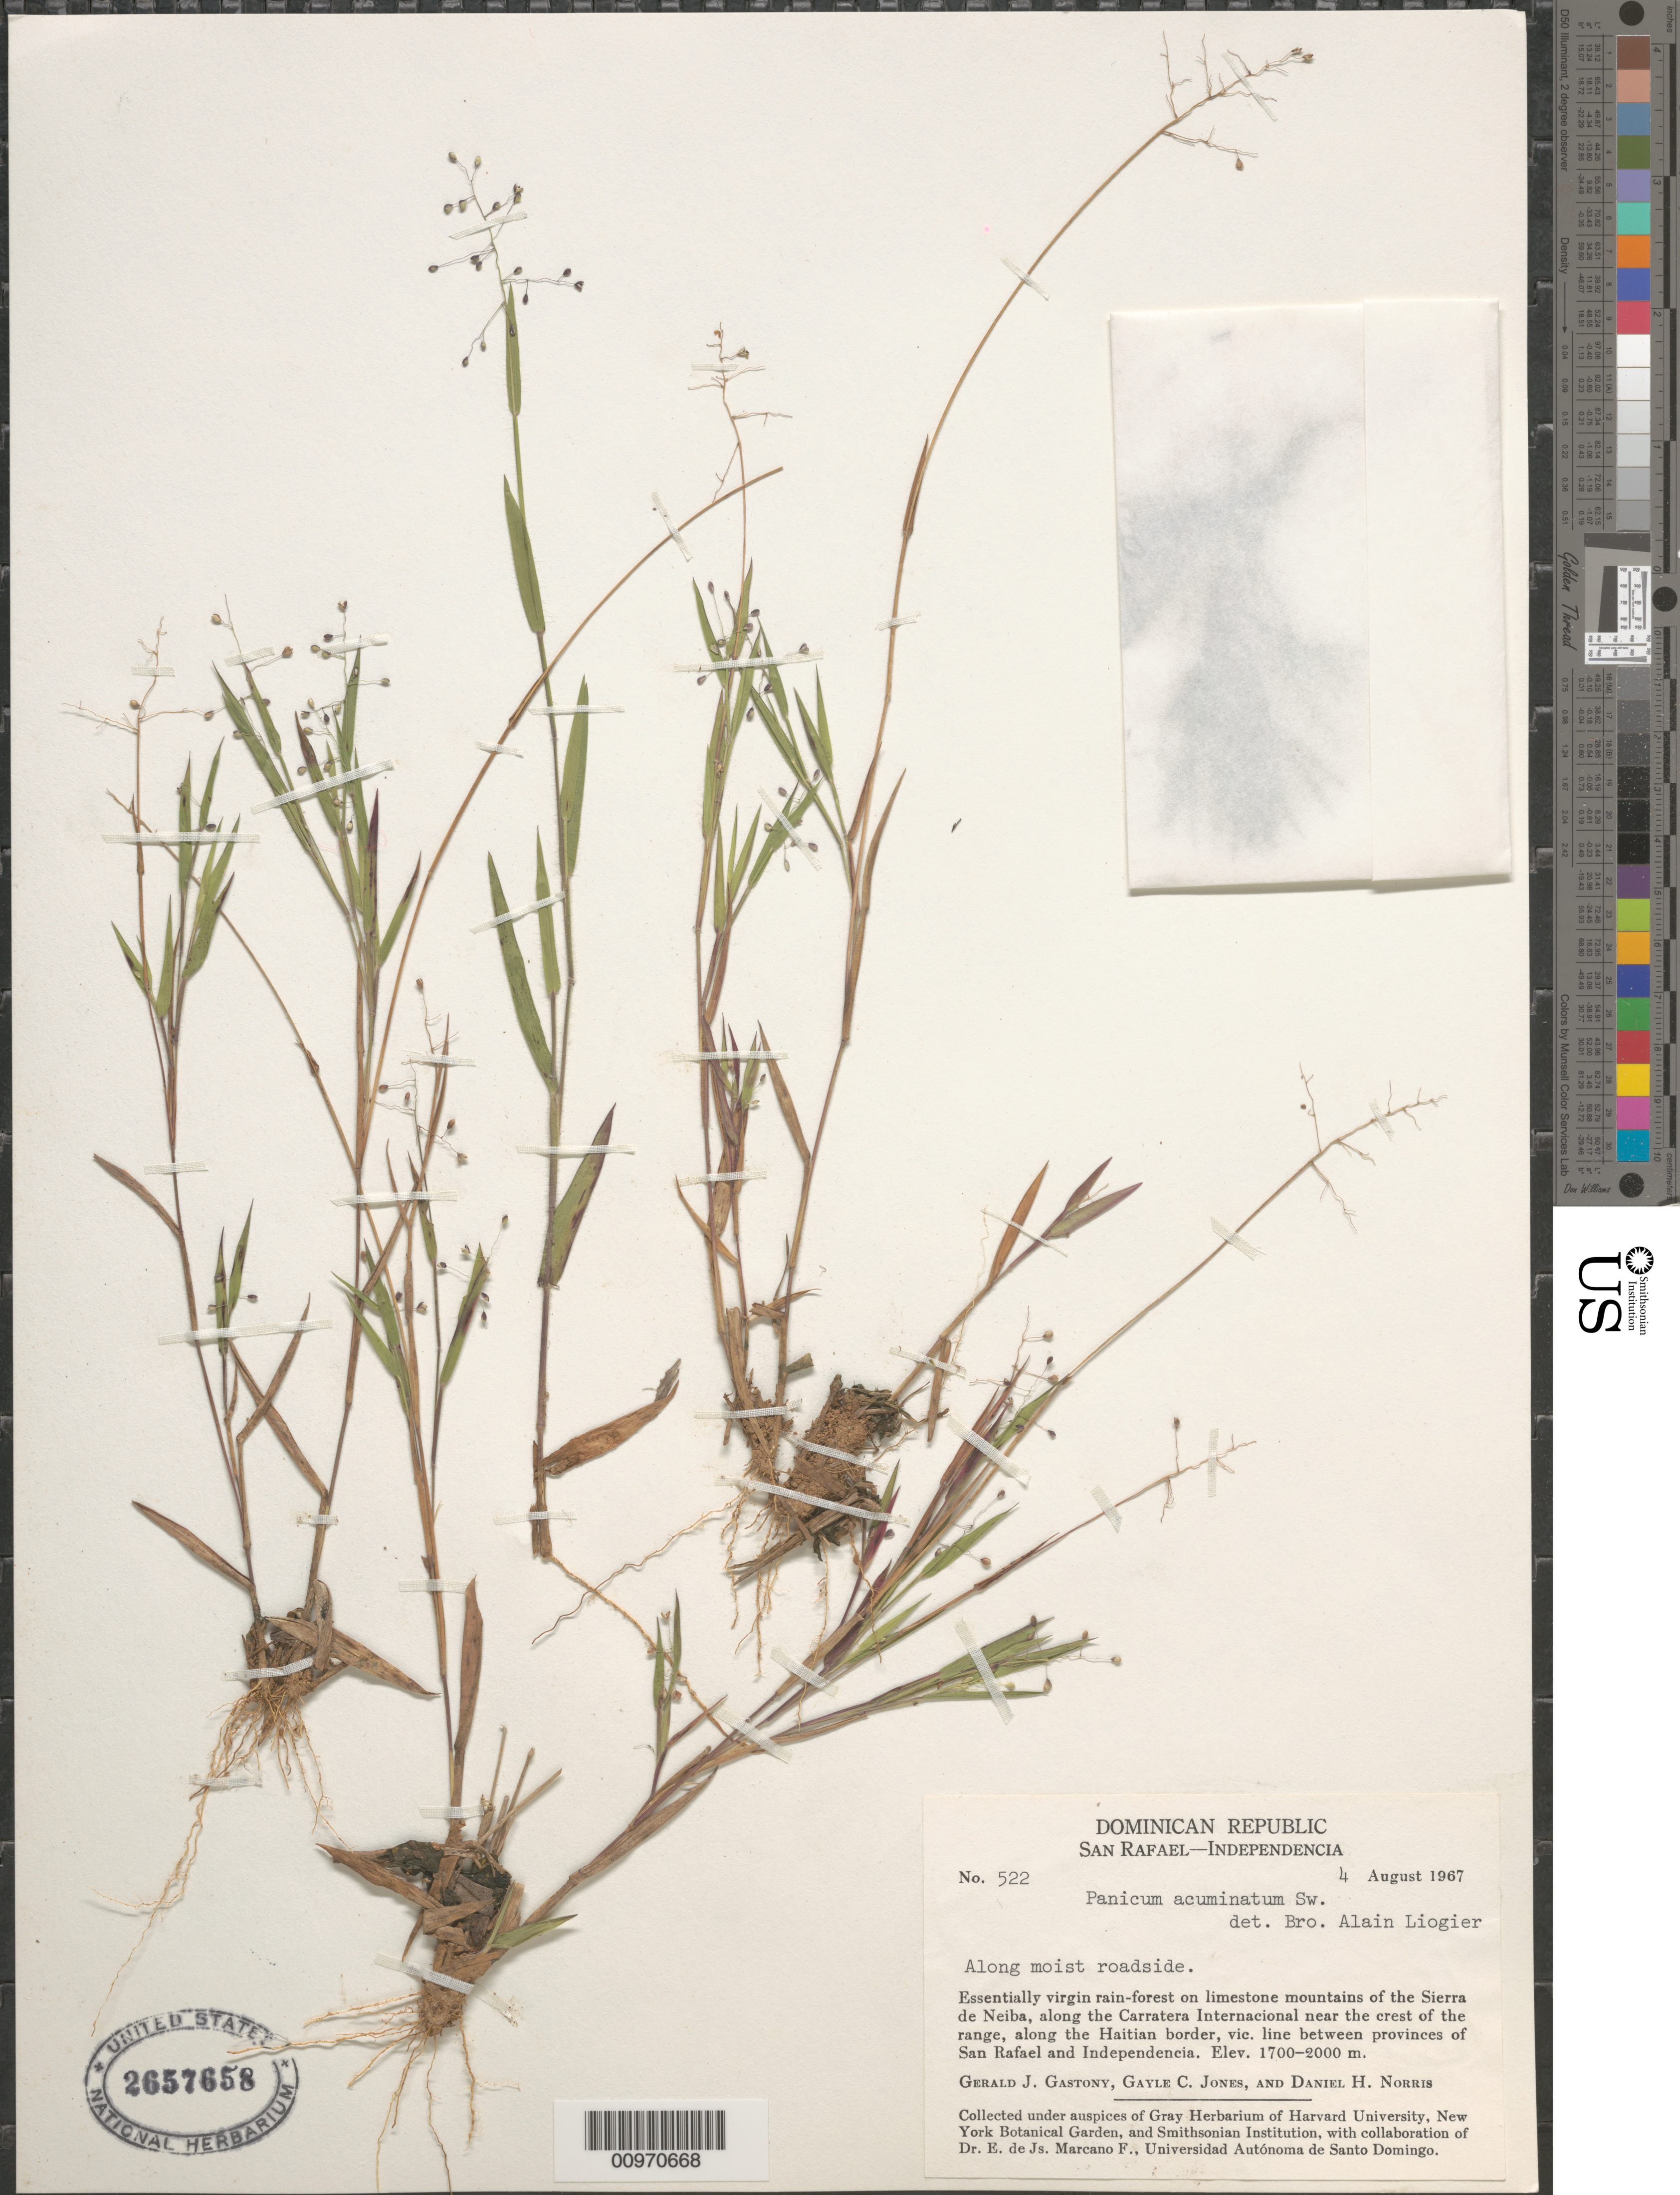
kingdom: Plantae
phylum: Tracheophyta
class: Liliopsida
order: Poales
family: Poaceae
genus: Panicum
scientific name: Panicum acuminatum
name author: Sw.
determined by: Liogier, Alain H.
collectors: G. Gastony, G. C. Jones & D. H. Norris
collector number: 522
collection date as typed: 04 Aug 1967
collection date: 1967-08-04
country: Dominican Republic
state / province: Elías Piña / Independencia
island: Hispaniola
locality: Sierra de Neiba, along Carratera Internacional, along Haitian border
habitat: Essentially virgin rain forest on limestone mountains; along moist roadside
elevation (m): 1700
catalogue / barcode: US 2657658